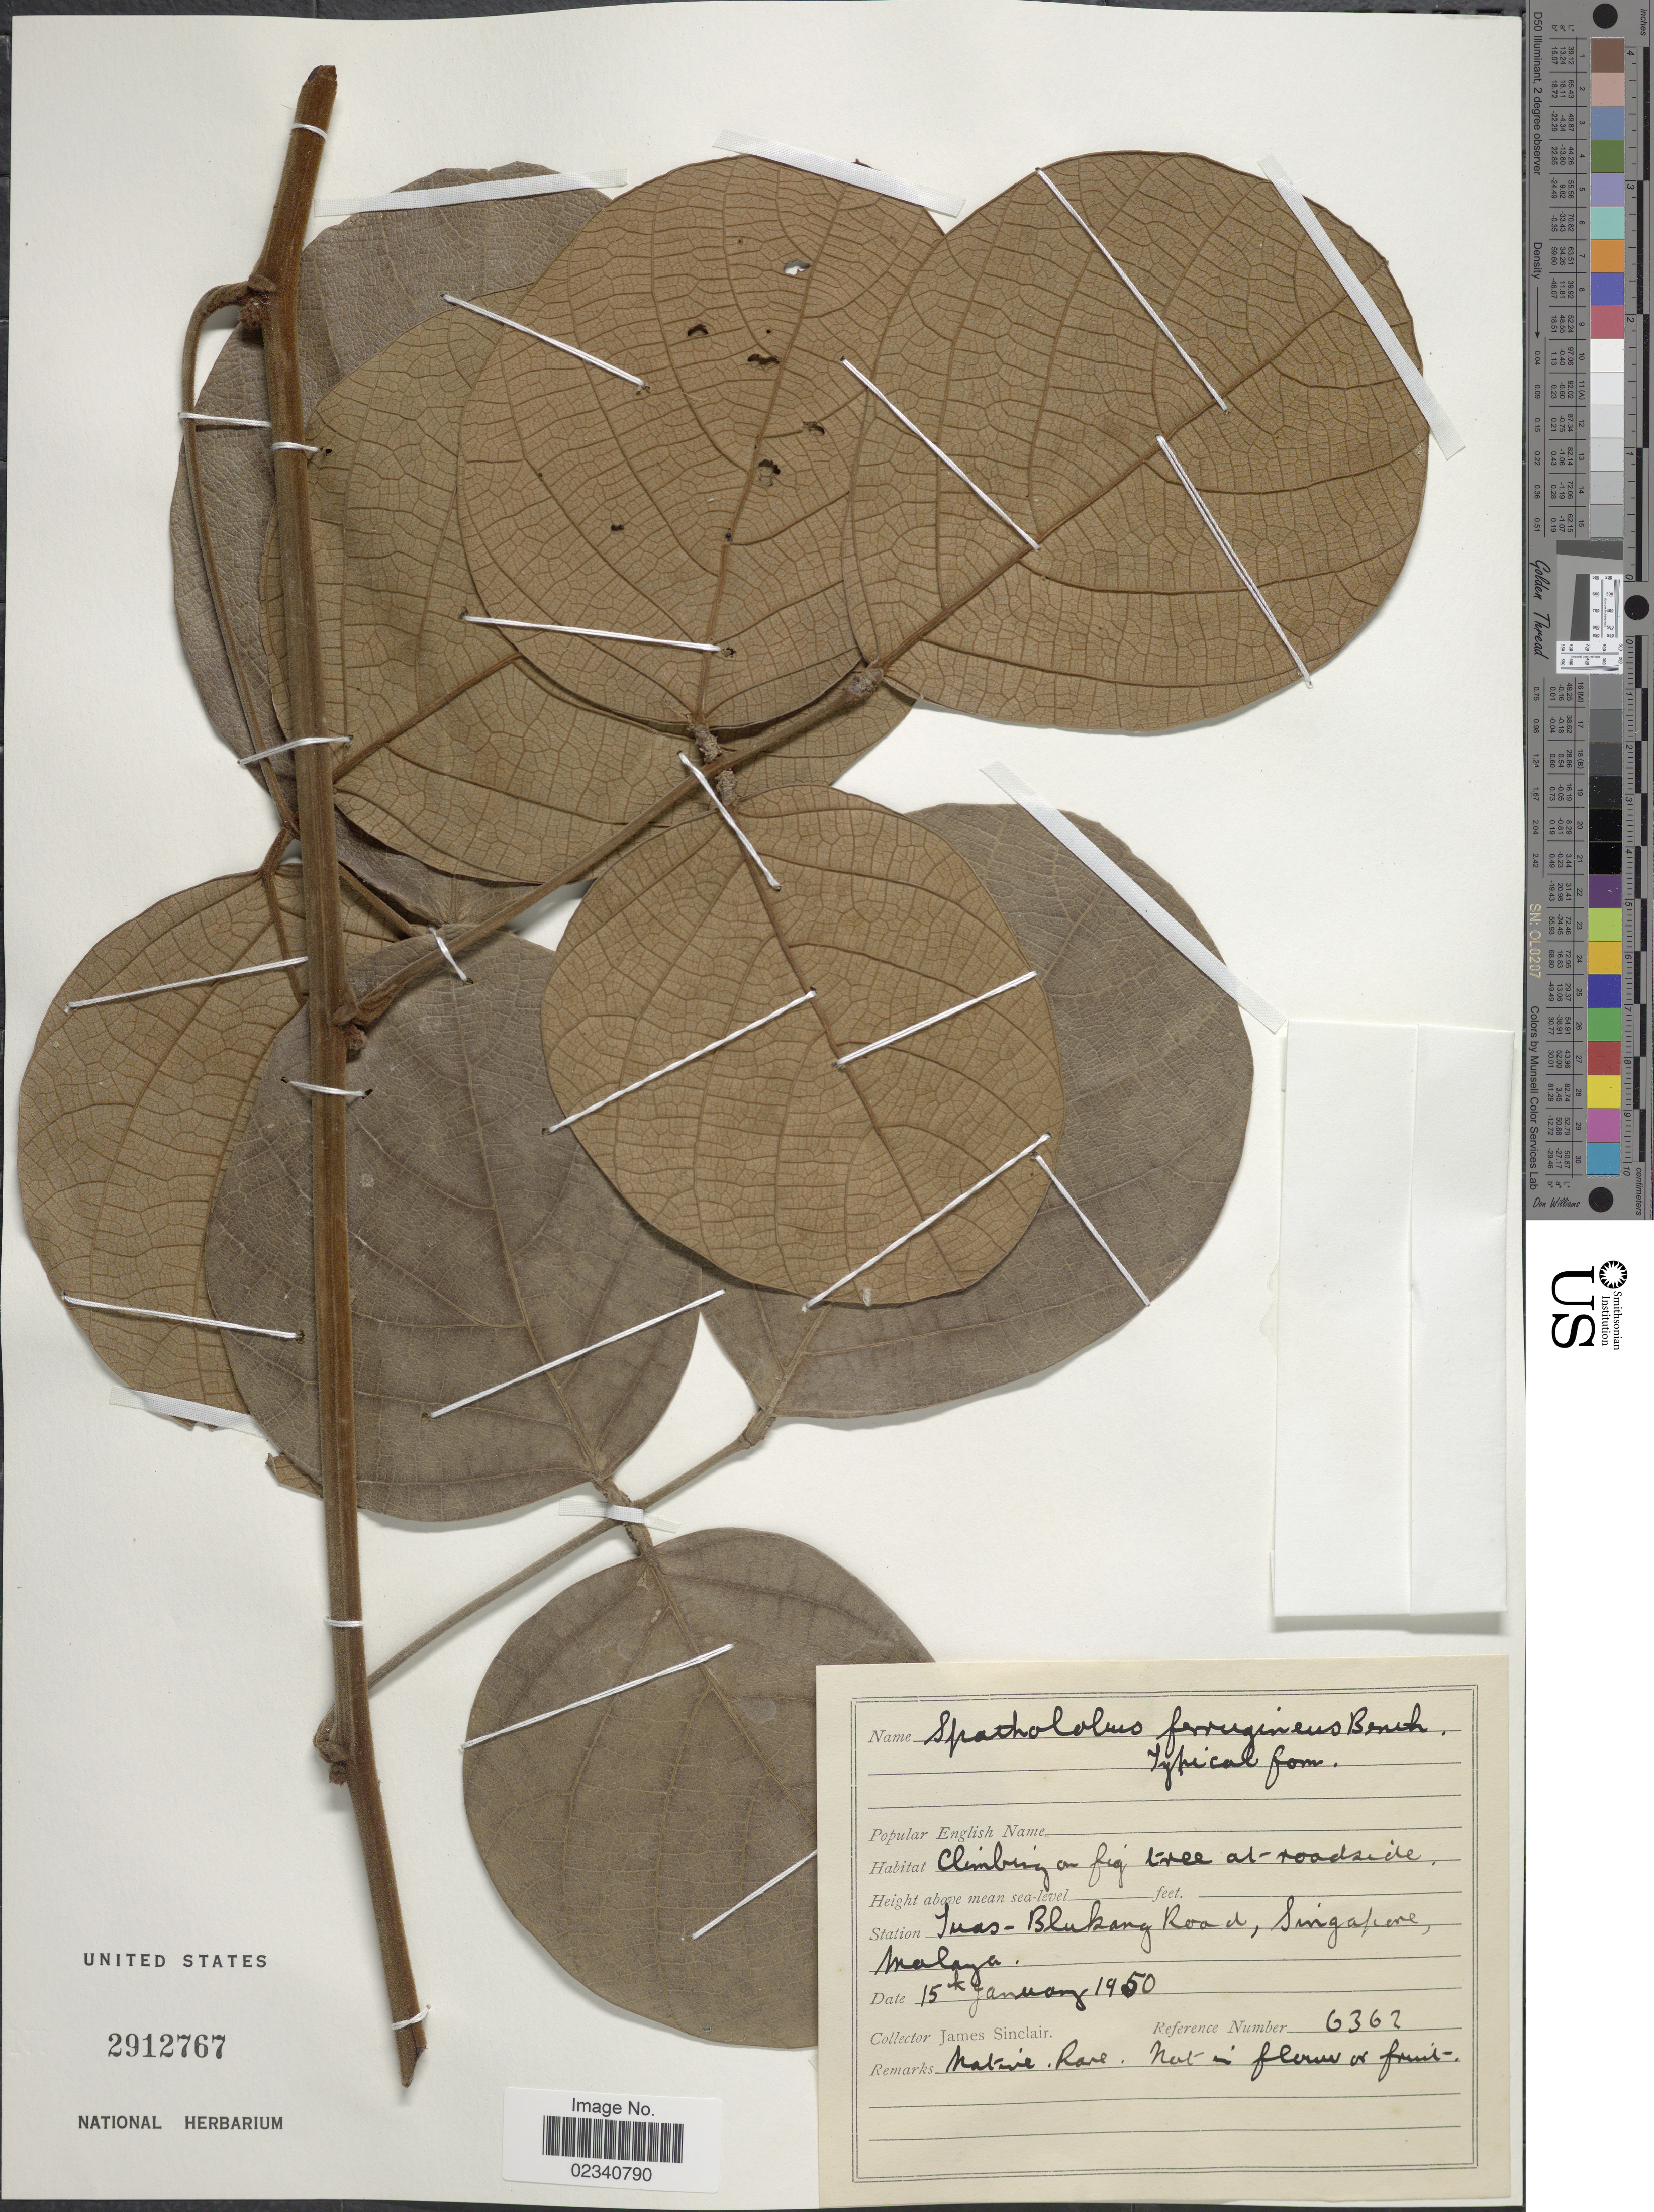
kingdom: Plantae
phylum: Tracheophyta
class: Magnoliopsida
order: Fabales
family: Fabaceae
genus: Spatholobus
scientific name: Spatholobus ferrugineus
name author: Benth.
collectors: J. Sinclair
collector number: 6362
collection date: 1950-01-15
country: Singapore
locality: Juas-Blukang Road, Singapore, Malaya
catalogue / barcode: US 2912767